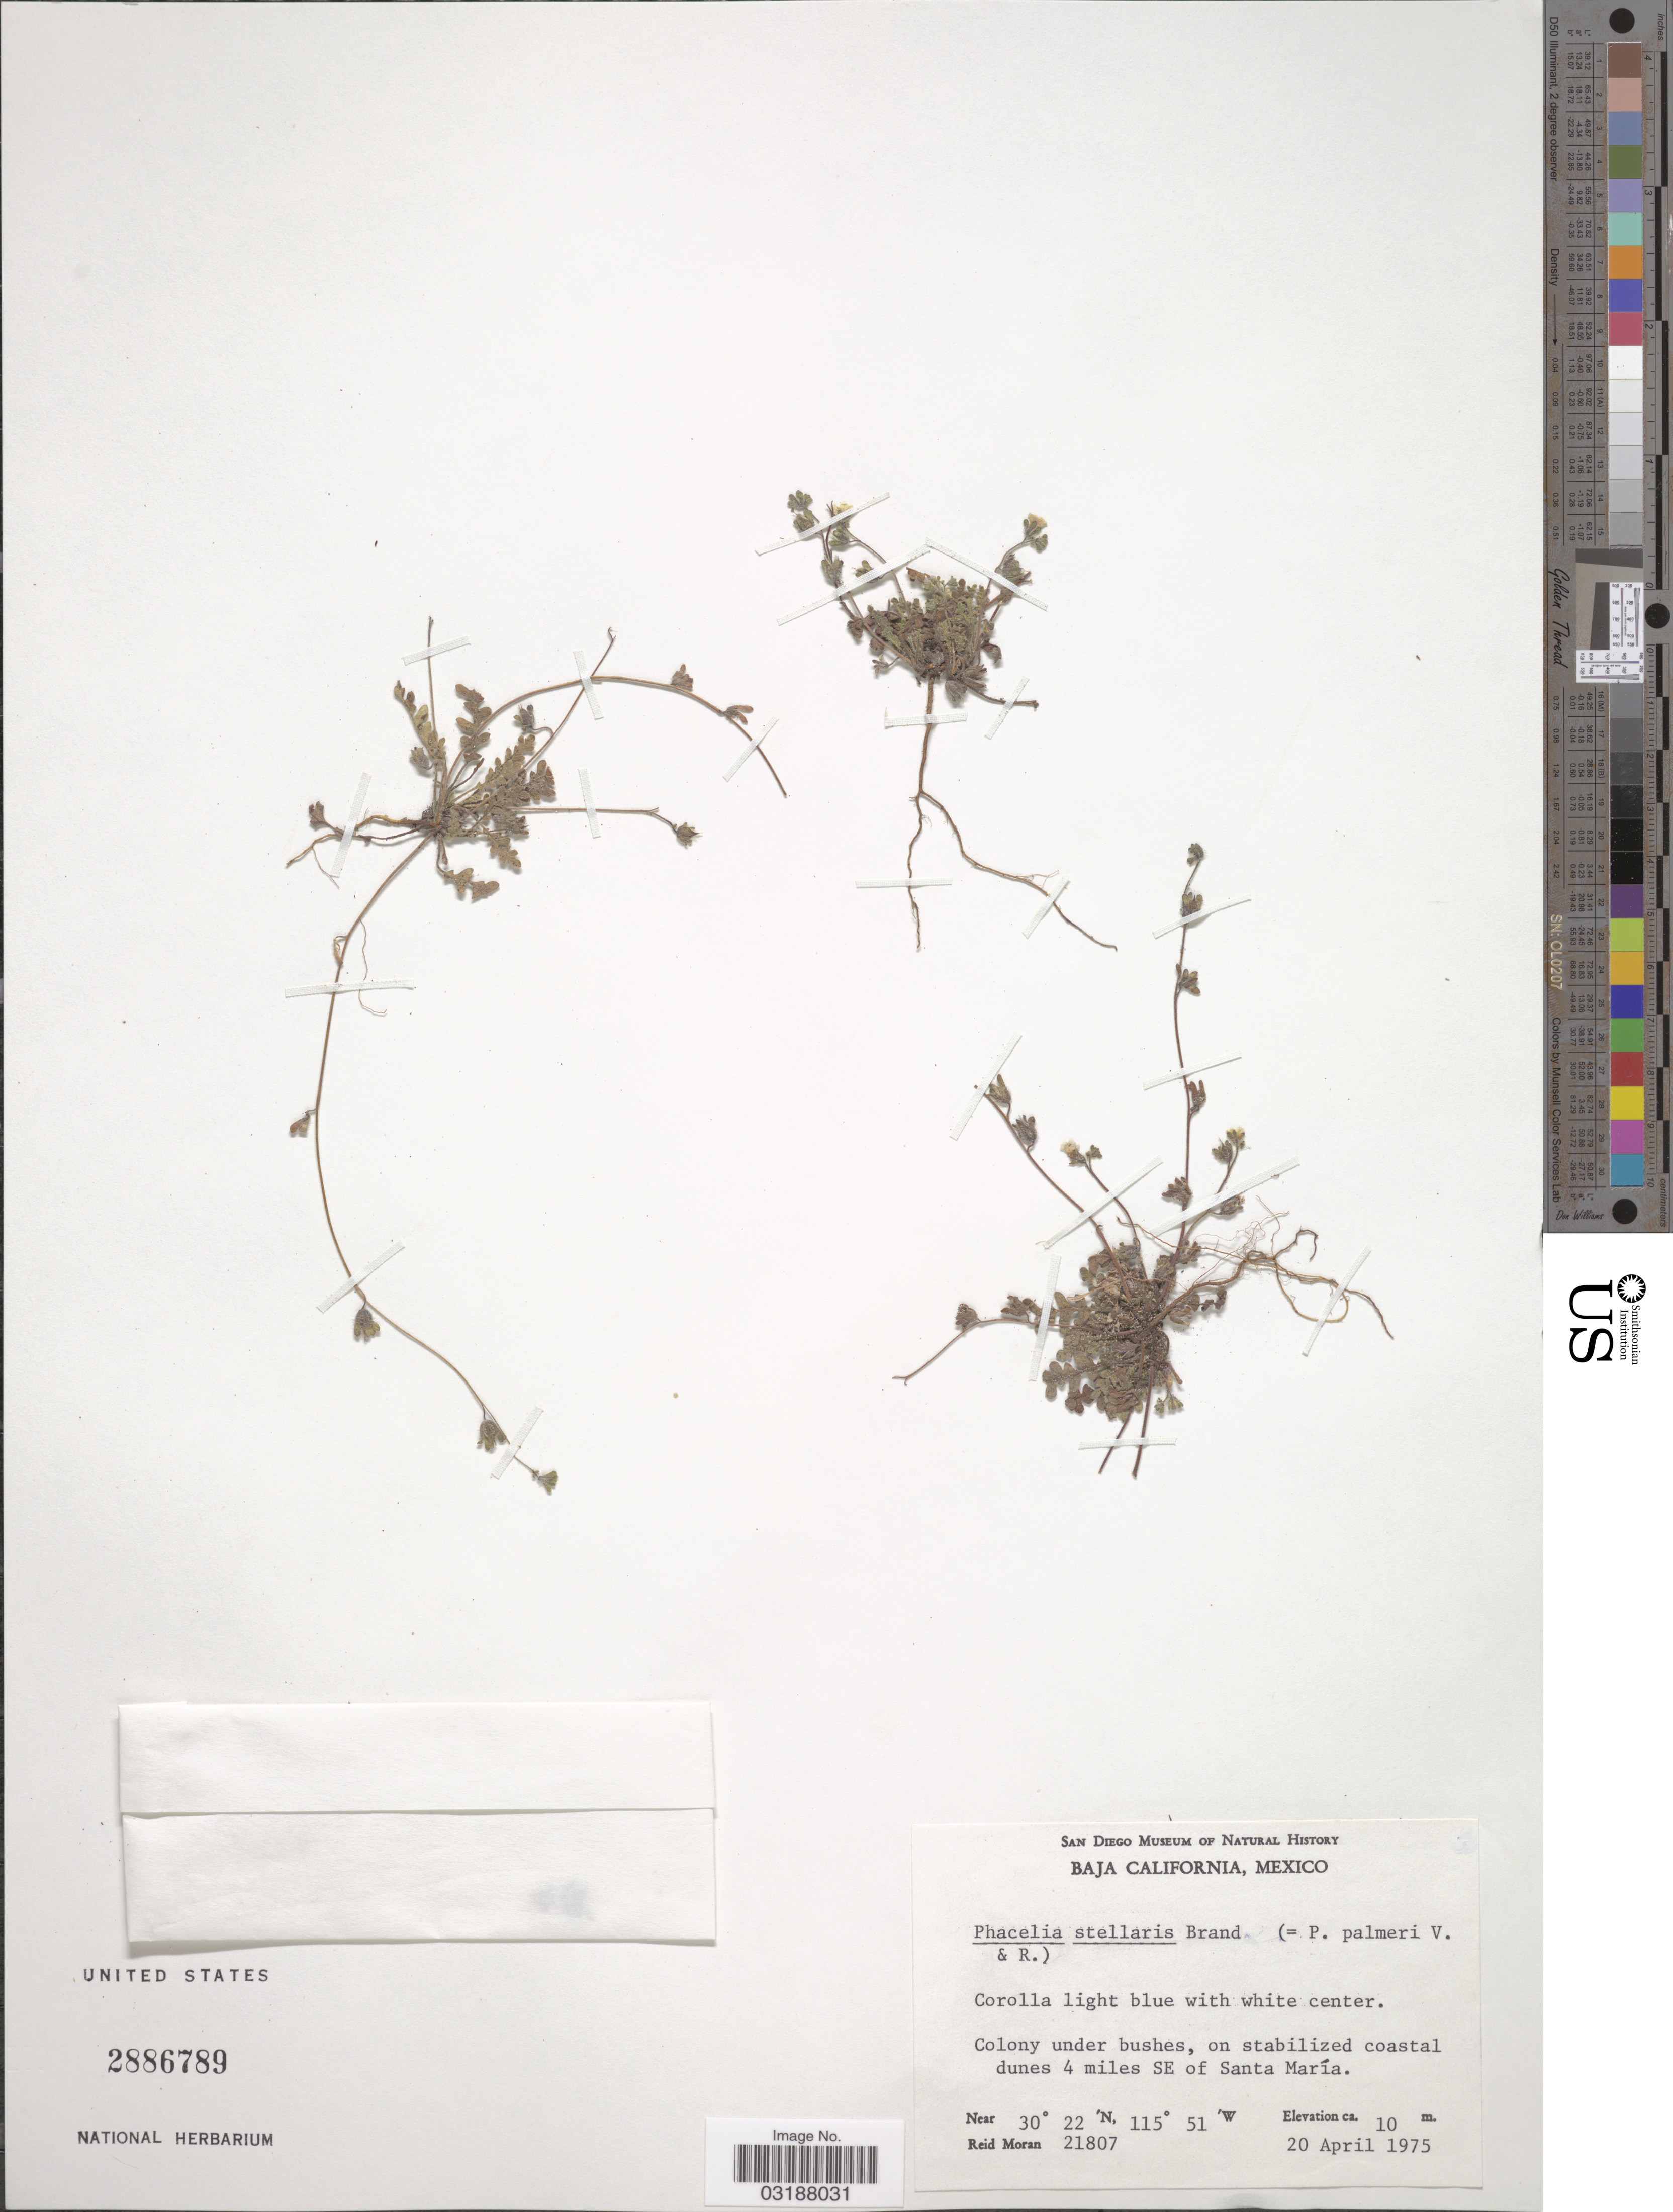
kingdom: Plantae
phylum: Tracheophyta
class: Magnoliopsida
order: Boraginales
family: Hydrophyllaceae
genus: Phacelia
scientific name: Phacelia stellaris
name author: Brand in Engl.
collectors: R. Moran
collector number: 21807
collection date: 1975-04-20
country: Mexico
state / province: Baja California Norte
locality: Colony under bushes, on stabilized coastal dunes 4 miles SE of Santa María.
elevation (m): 10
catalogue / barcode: US 2886789